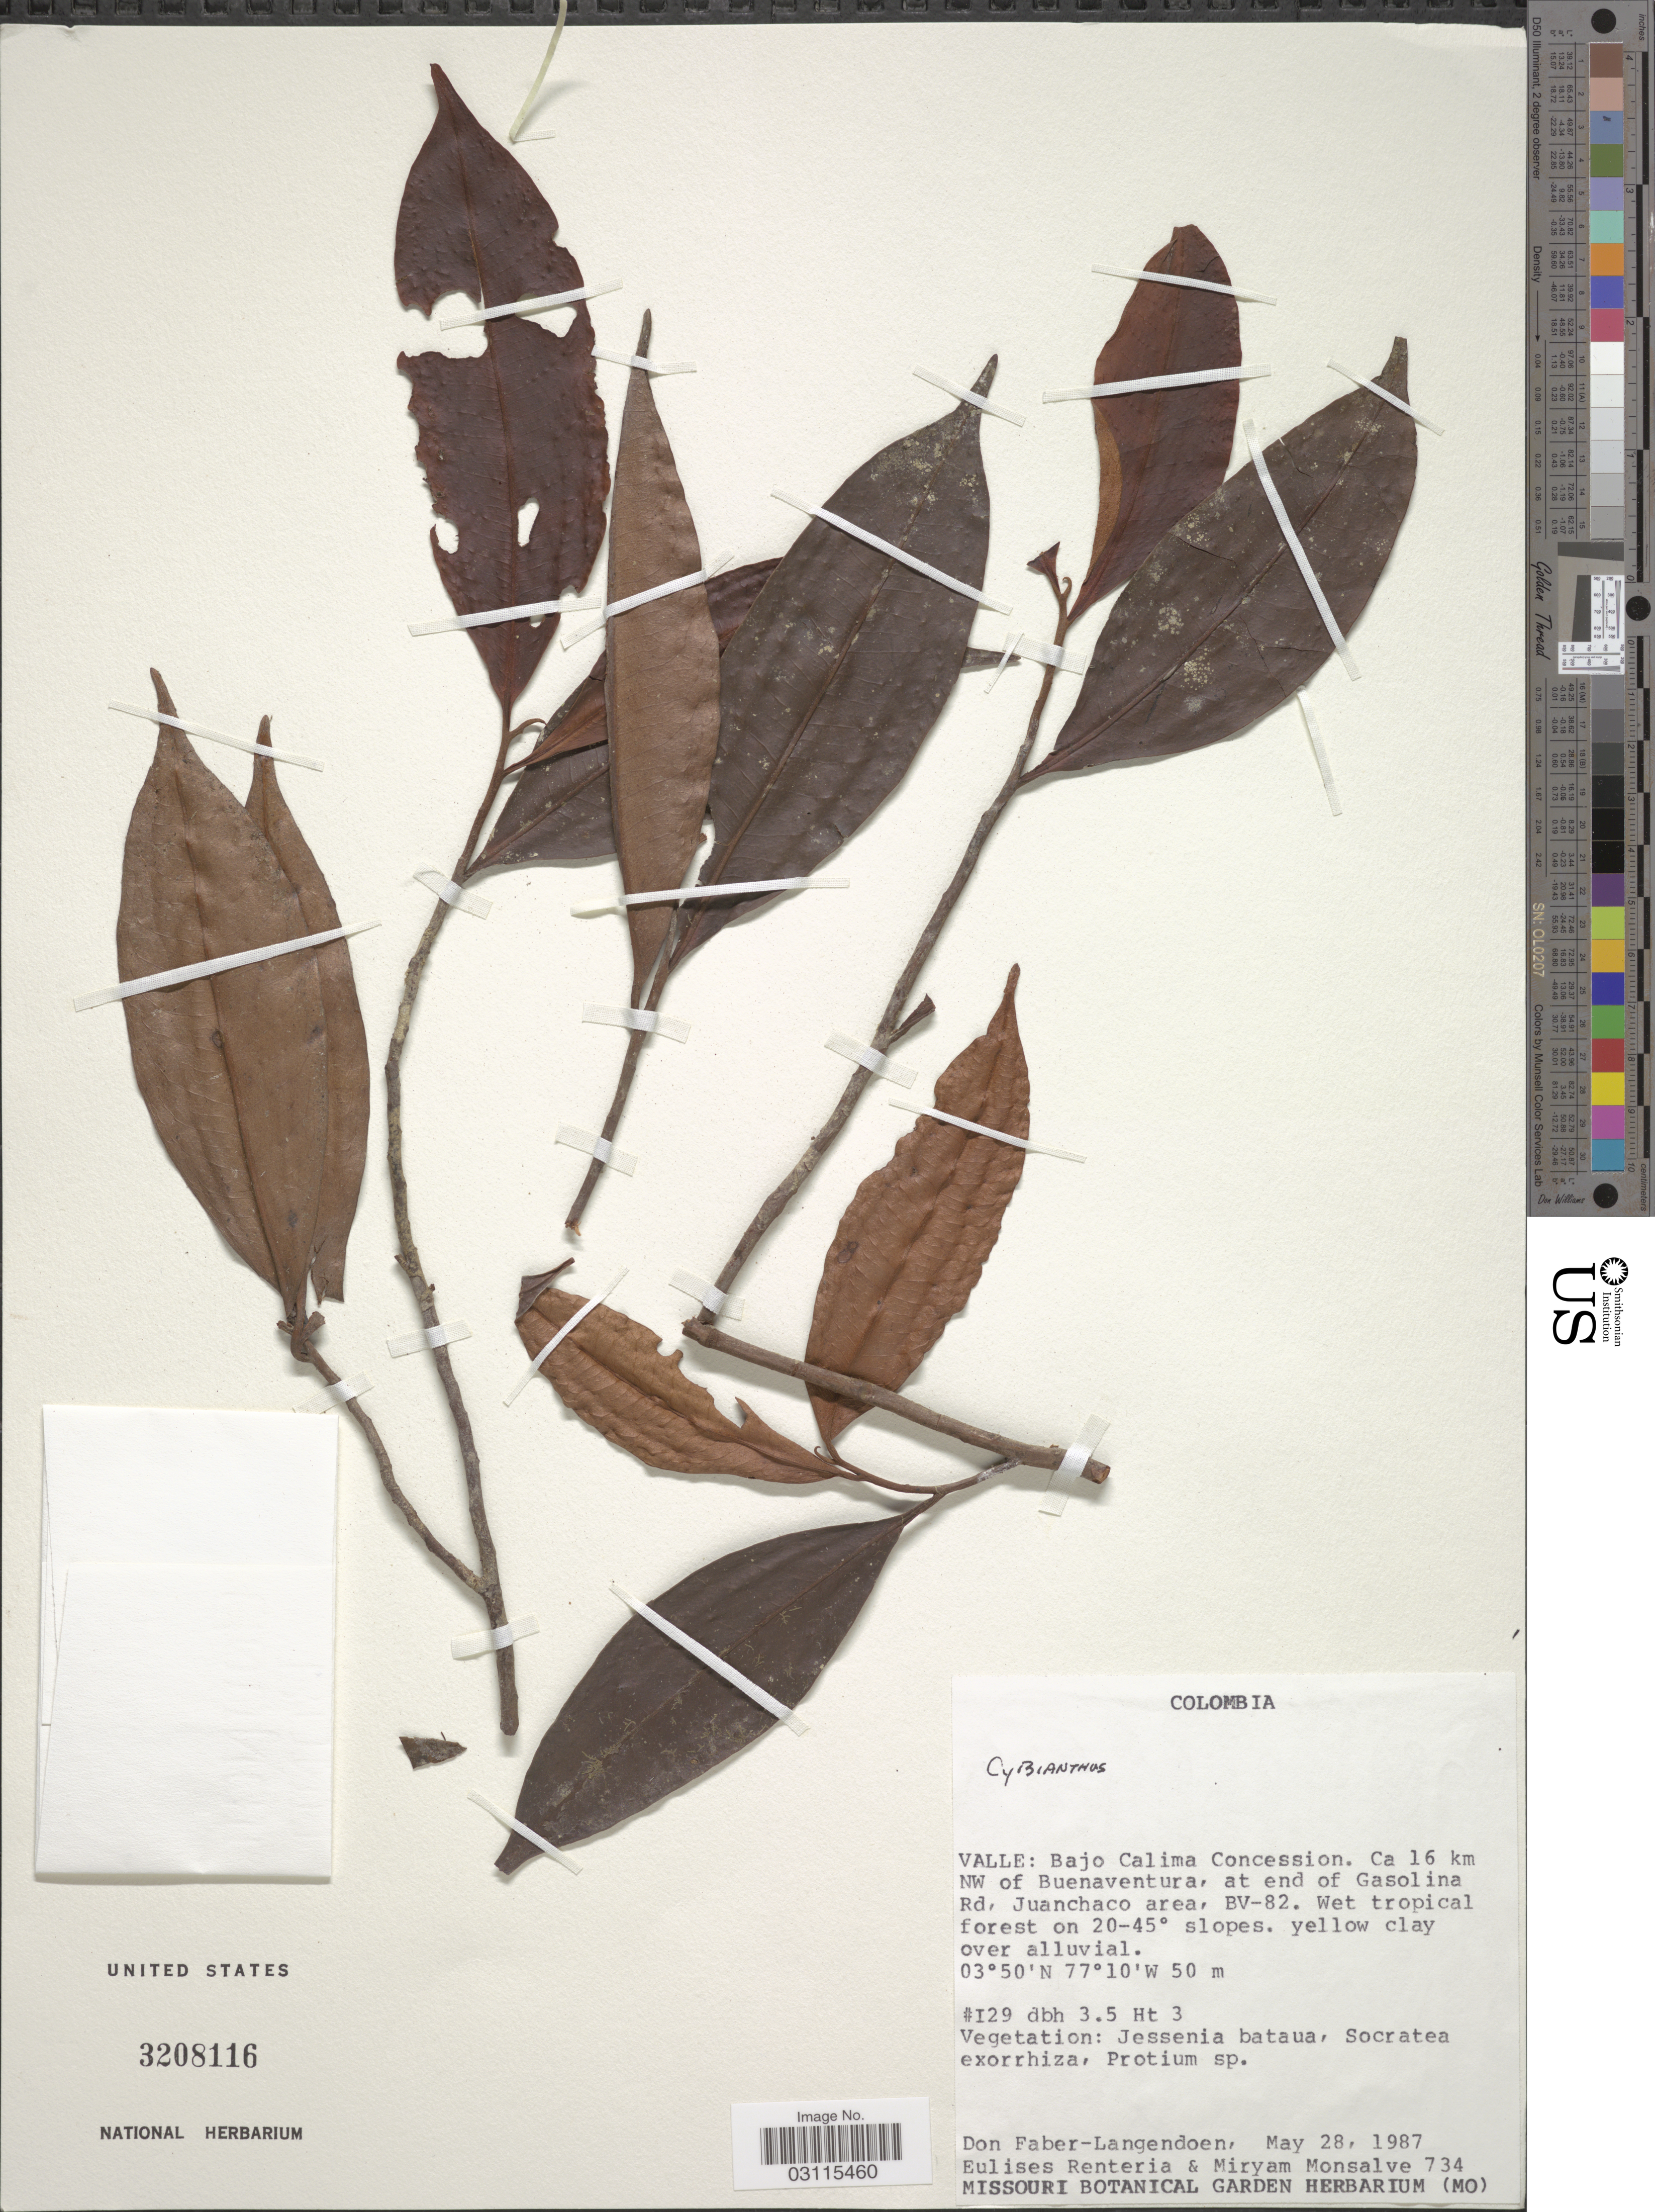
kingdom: Plantae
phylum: Tracheophyta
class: Magnoliopsida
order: Ericales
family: Primulaceae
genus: Cybianthus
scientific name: Cybianthus sp.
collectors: D. Faber-Langendoen, E. Renteria & M. Monsalve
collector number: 734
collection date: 1987-05-28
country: Colombia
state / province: Valle del Cauca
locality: Valle: Bajo Calima Concession. Ca 16 km NW of Buenaventura, at end of Gasolina Rd, Juanchaco area, BV-82.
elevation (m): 50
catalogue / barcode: US 3208116